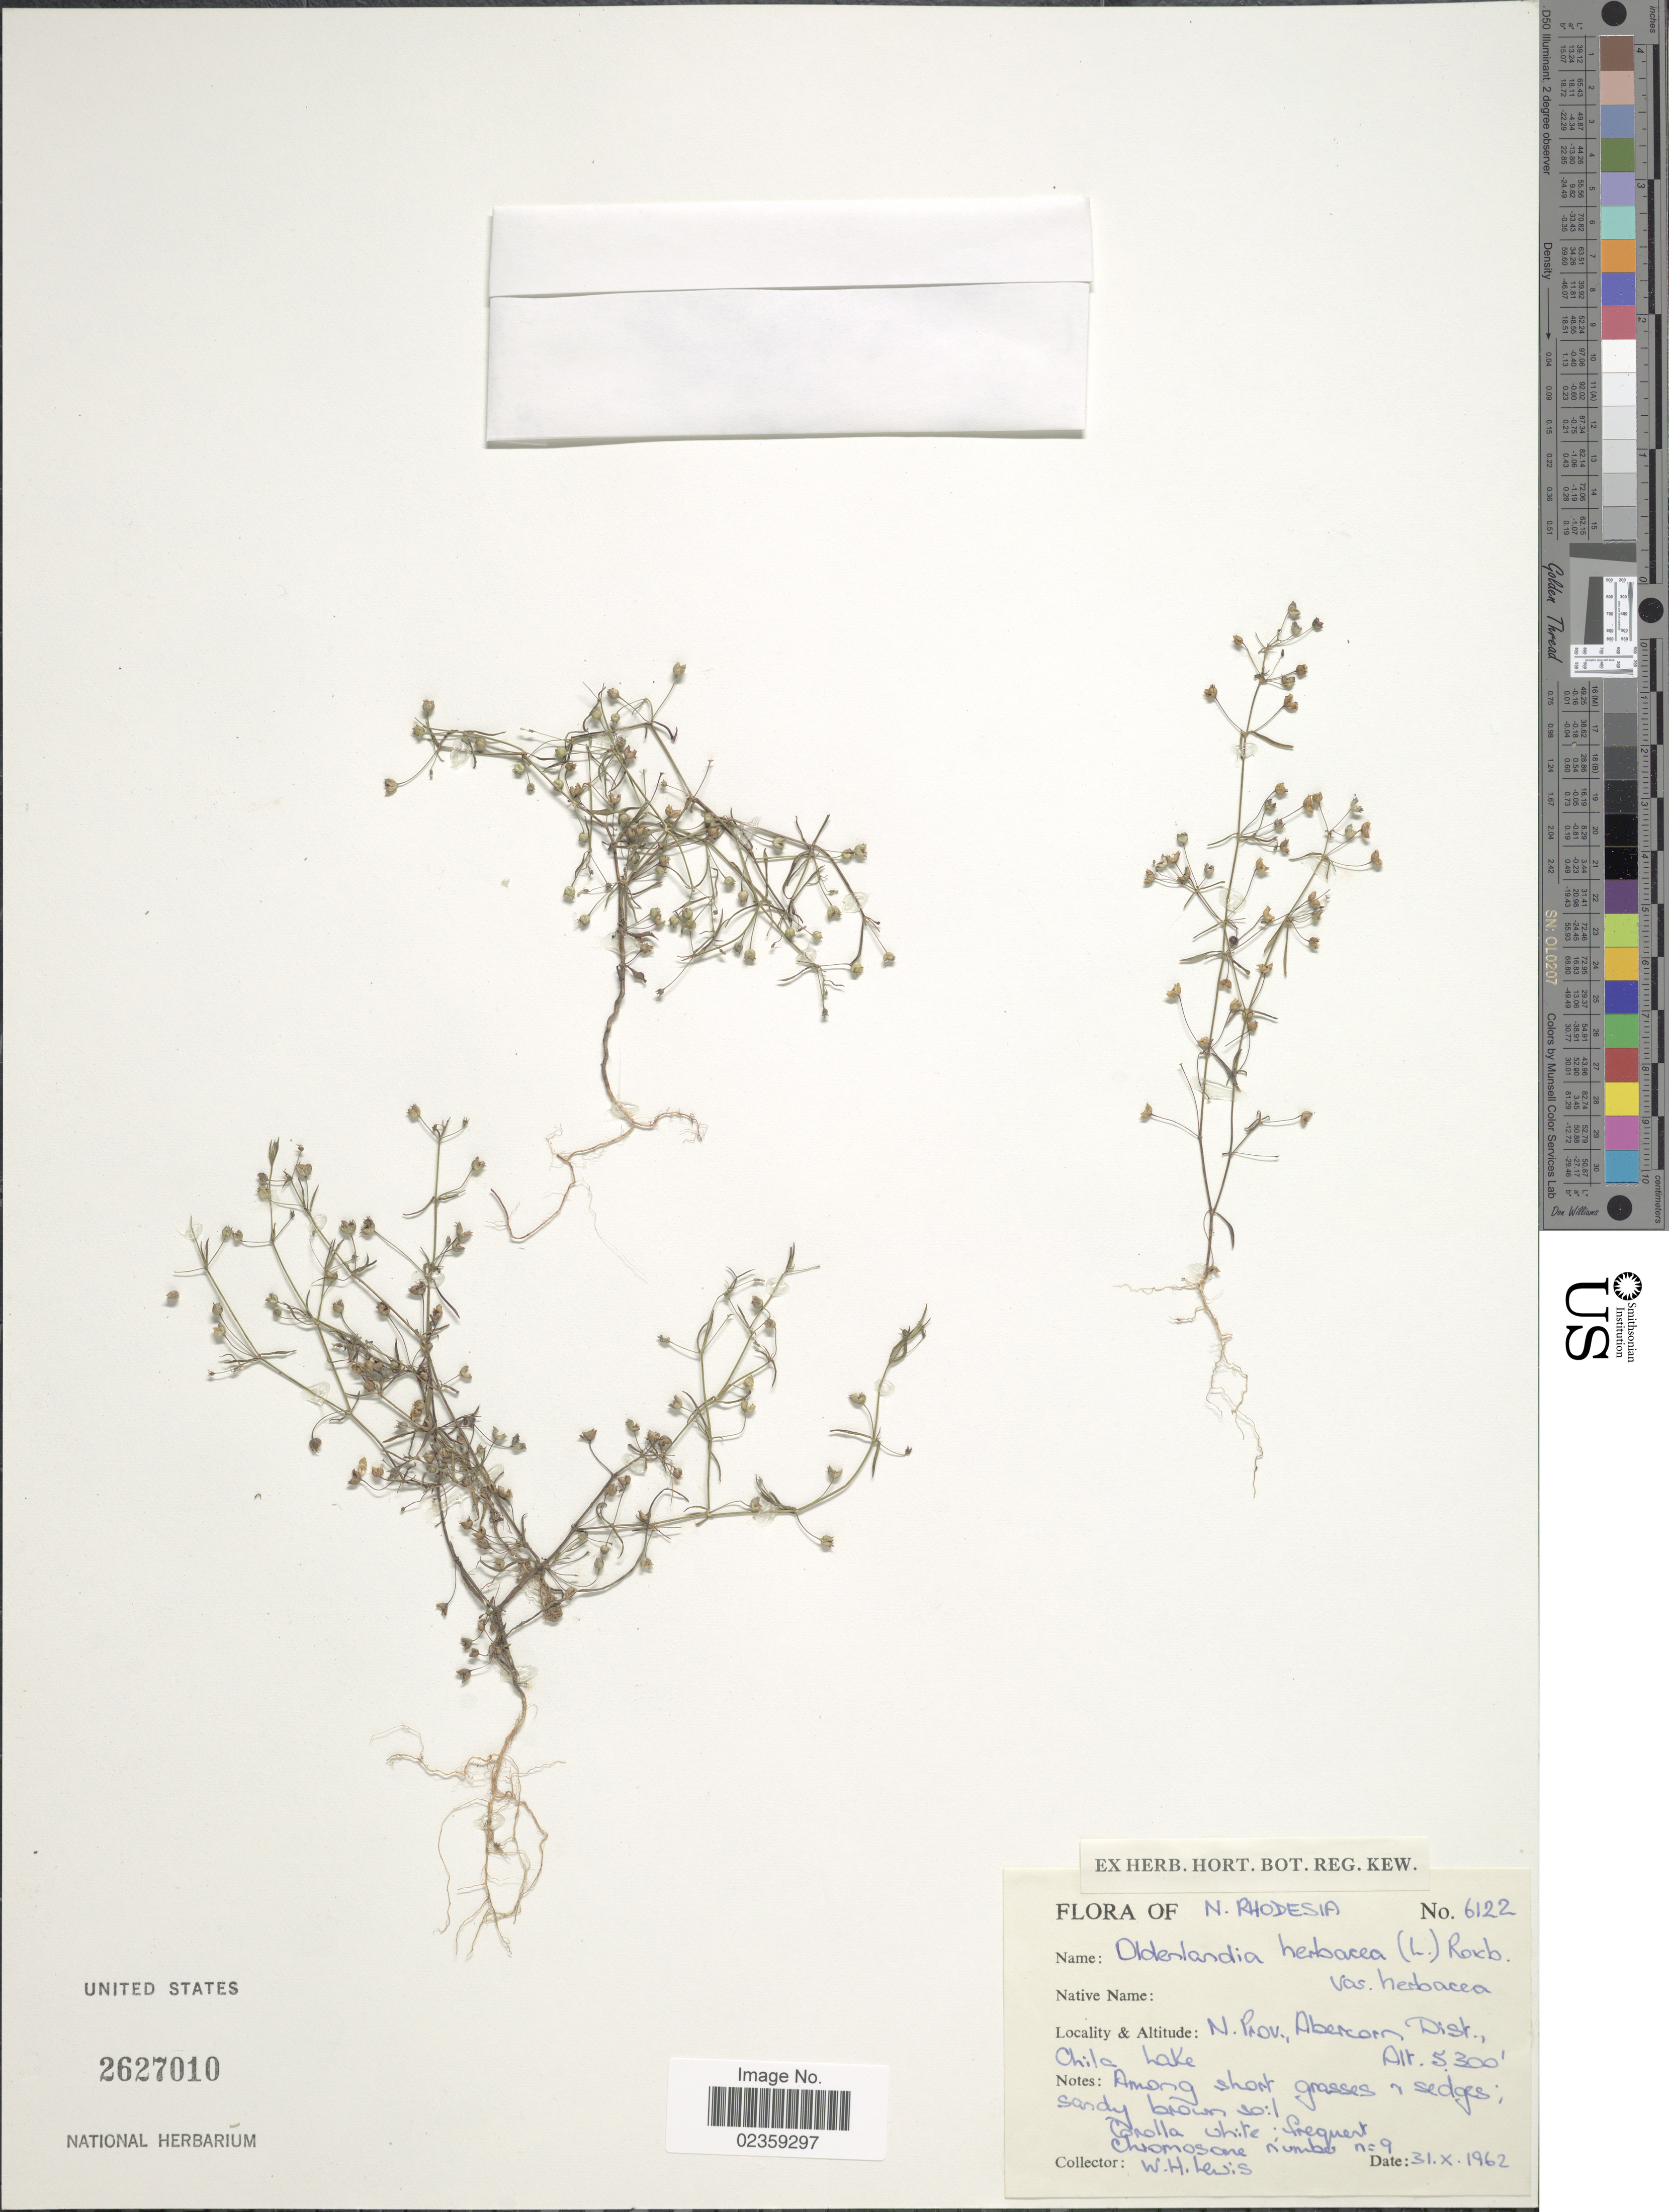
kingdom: Plantae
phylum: Tracheophyta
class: Magnoliopsida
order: Gentianales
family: Rubiaceae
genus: Oldenlandia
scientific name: Oldenlandia herbacea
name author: (L.) Roxb.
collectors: W. H. Lewis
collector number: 6122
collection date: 1962-10-31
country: Zambia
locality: N. Rhodesia. N. Prov., Abercorn Dist. Chilc Lake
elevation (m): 1615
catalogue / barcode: US 2627010